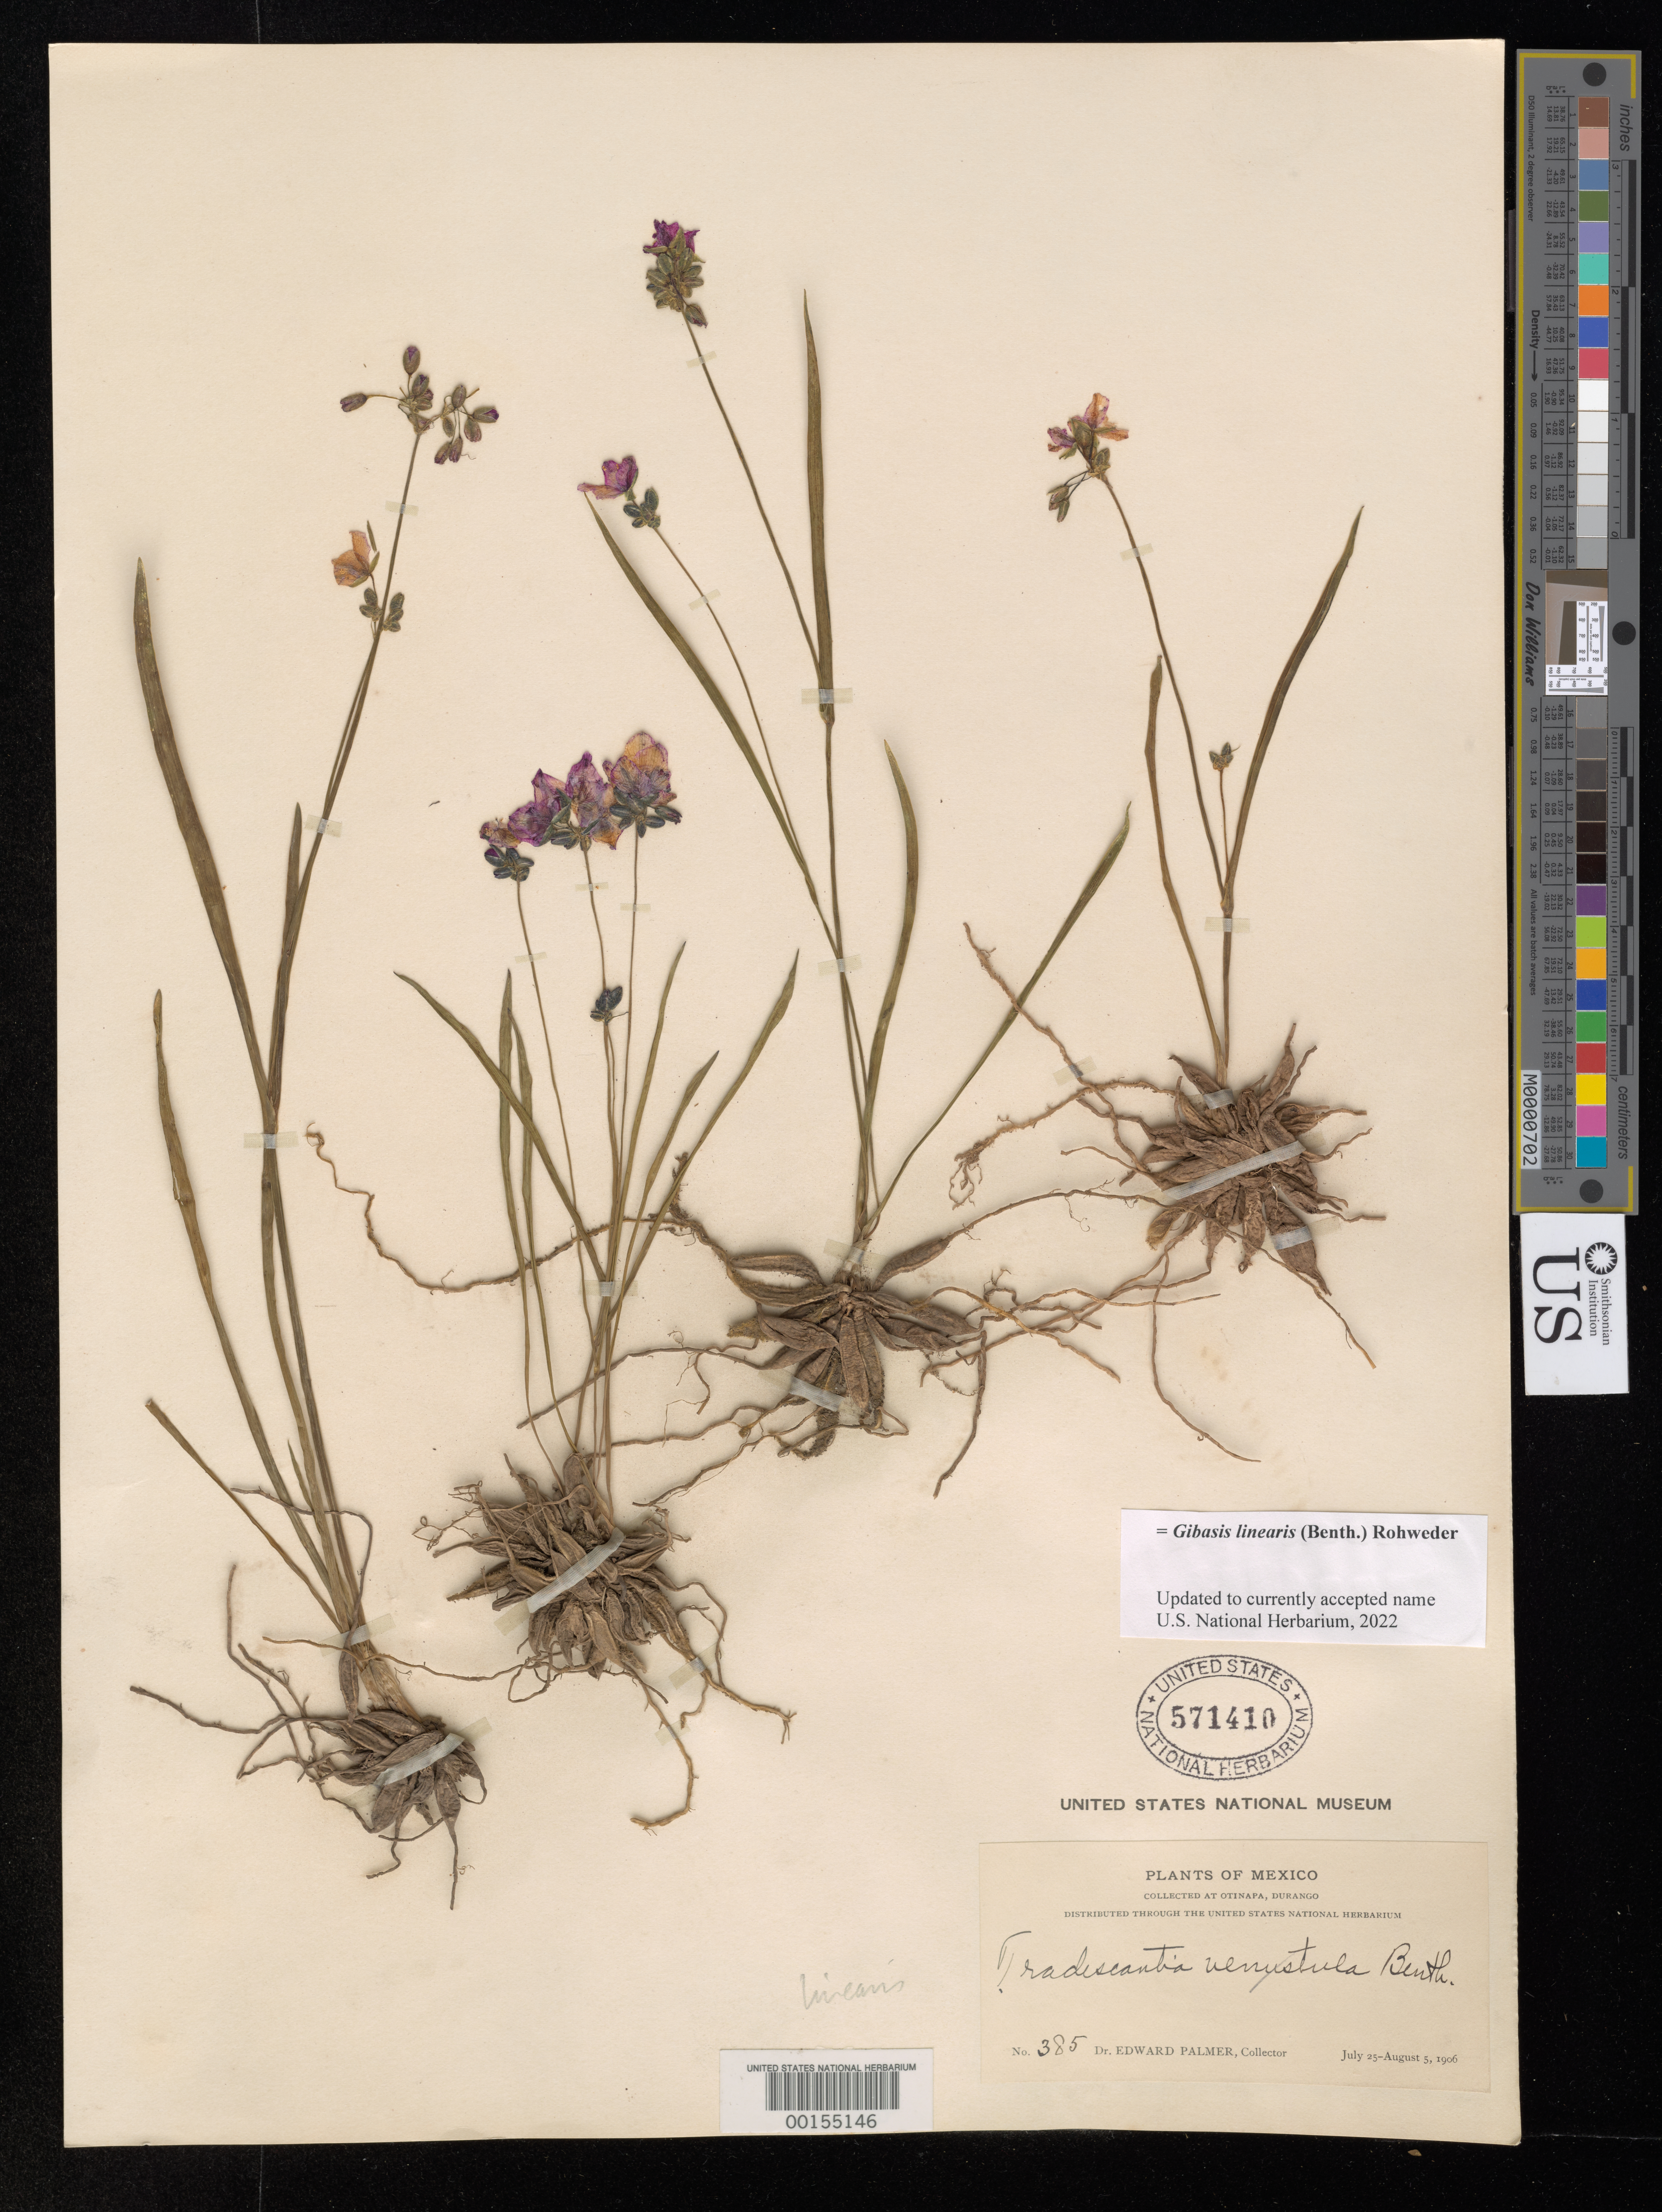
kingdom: Plantae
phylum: Tracheophyta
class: Liliopsida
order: Commelinales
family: Commelinaceae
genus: Gibasis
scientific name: Gibasis linearis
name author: (Benth.) Rohweder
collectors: E. Palmer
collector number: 385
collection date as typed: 25 Jul 1906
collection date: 1906-07-25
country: Mexico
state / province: Durango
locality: Otinapa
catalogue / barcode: US 571410